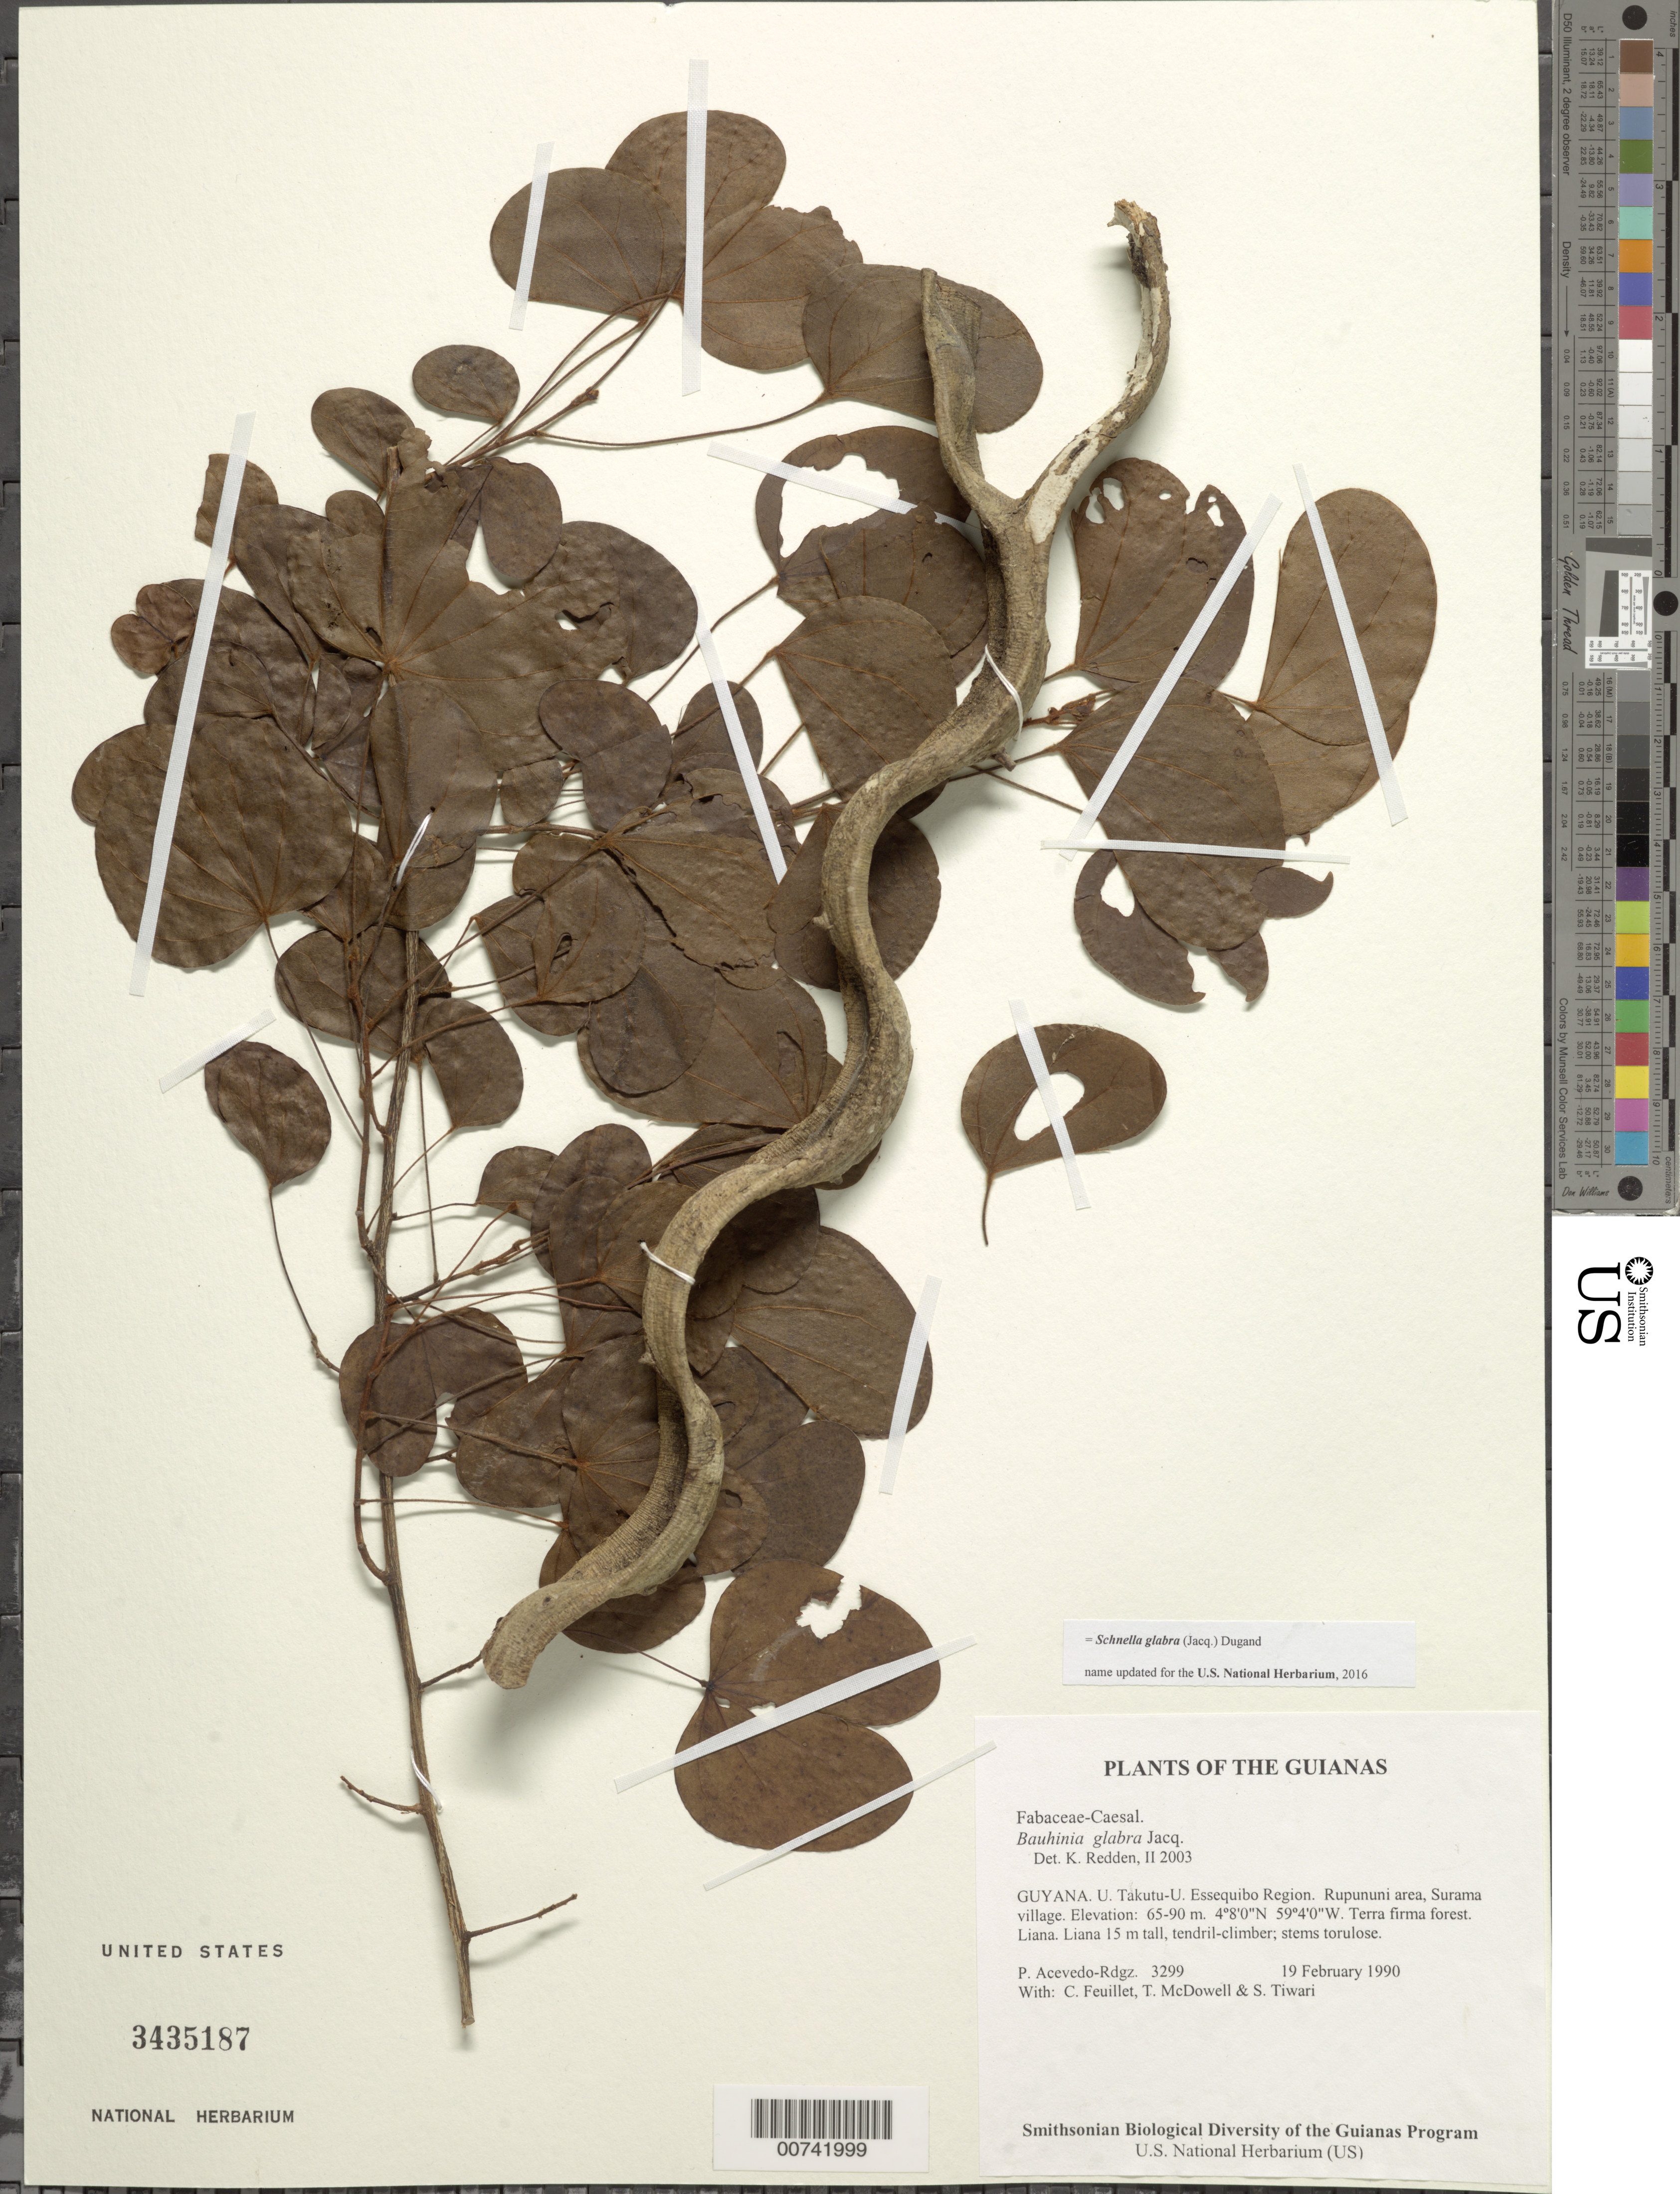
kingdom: Plantae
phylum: Tracheophyta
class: Magnoliopsida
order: Fabales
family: Fabaceae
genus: Schnella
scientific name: Schnella glabra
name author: (Jacq.) Dugand G.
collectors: P. Acevedo-Rodr., C. Feuillet, T. McDowell & S. Tiwari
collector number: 3299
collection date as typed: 19 Feb 1990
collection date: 1990-02-19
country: Guyana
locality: U. Takutu - U. Essequibo. Rupununi area, Surama village.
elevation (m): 65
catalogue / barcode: US 3435187